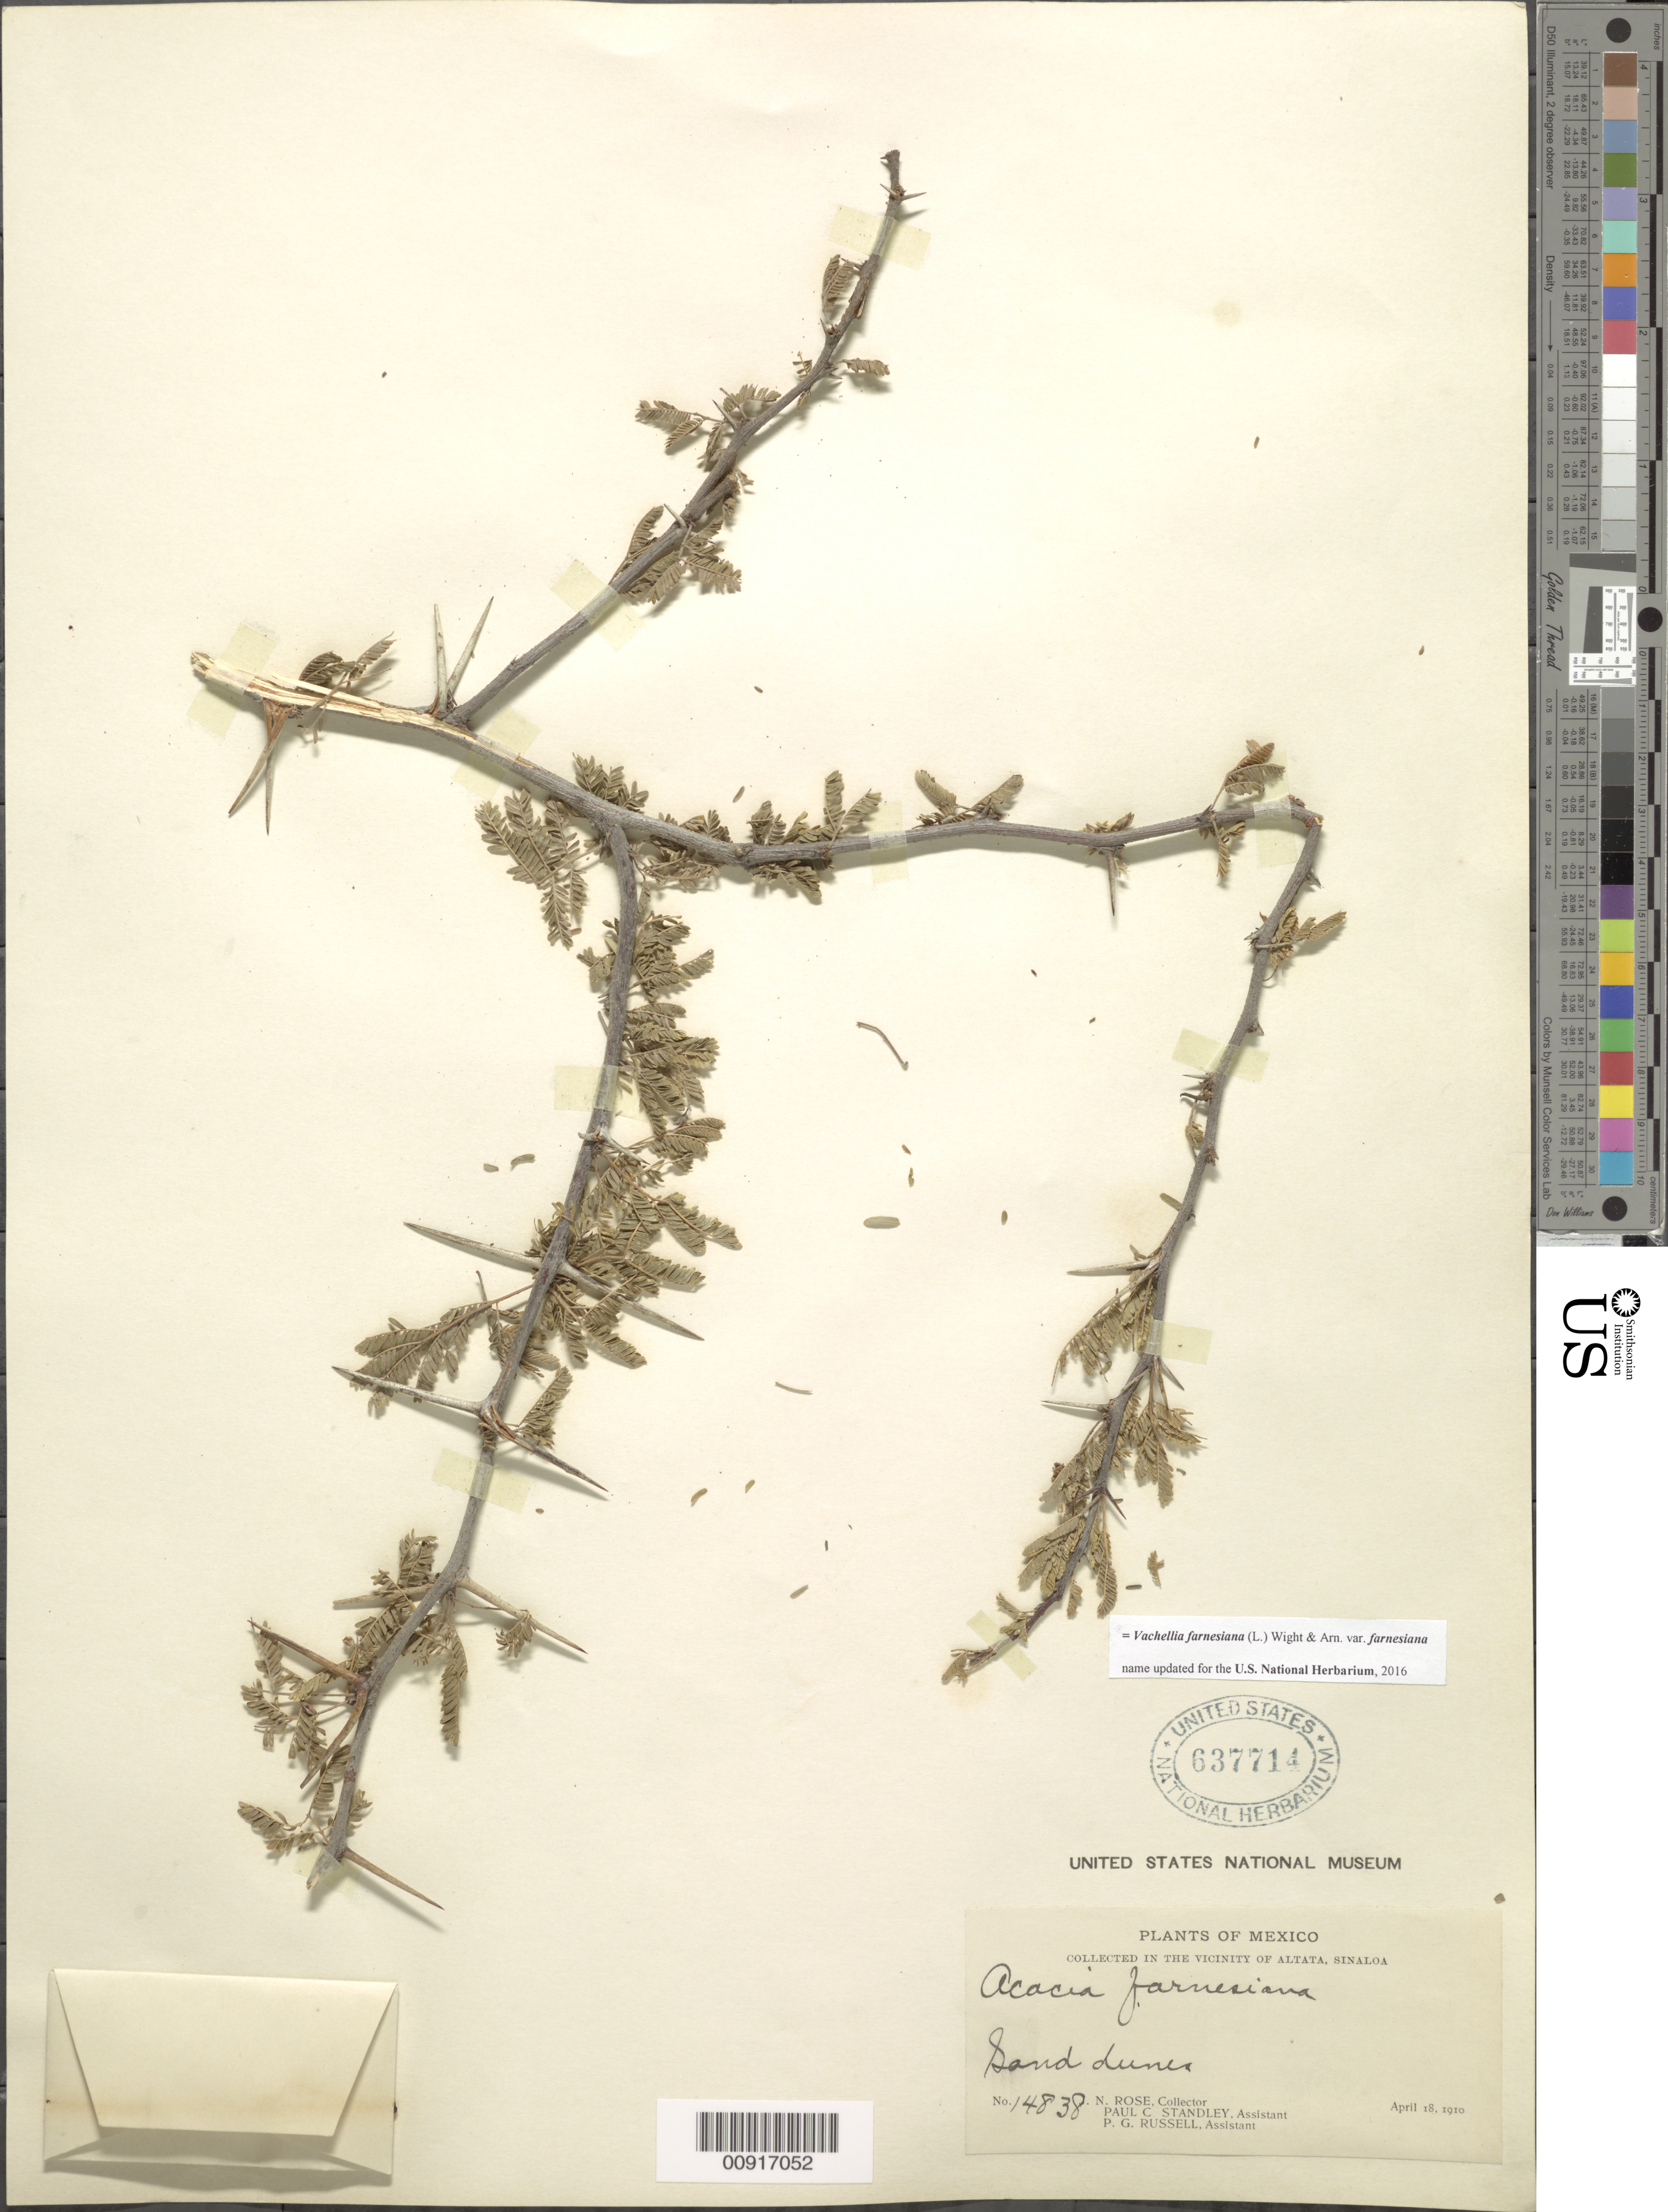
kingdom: Plantae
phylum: Tracheophyta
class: Magnoliopsida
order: Fabales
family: Fabaceae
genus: Vachellia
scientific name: Vachellia farnesiana var. farnesiana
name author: (L.) Wight & Arn.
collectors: J. N. Rose, P. C. Standley & P. G. Russell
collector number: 14838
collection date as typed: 18 Apr 1910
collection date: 1910-04-18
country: Mexico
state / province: Sinaloa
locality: In the vicinity of Altata, Sinaloa.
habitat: Sand dunes.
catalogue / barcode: US 637714